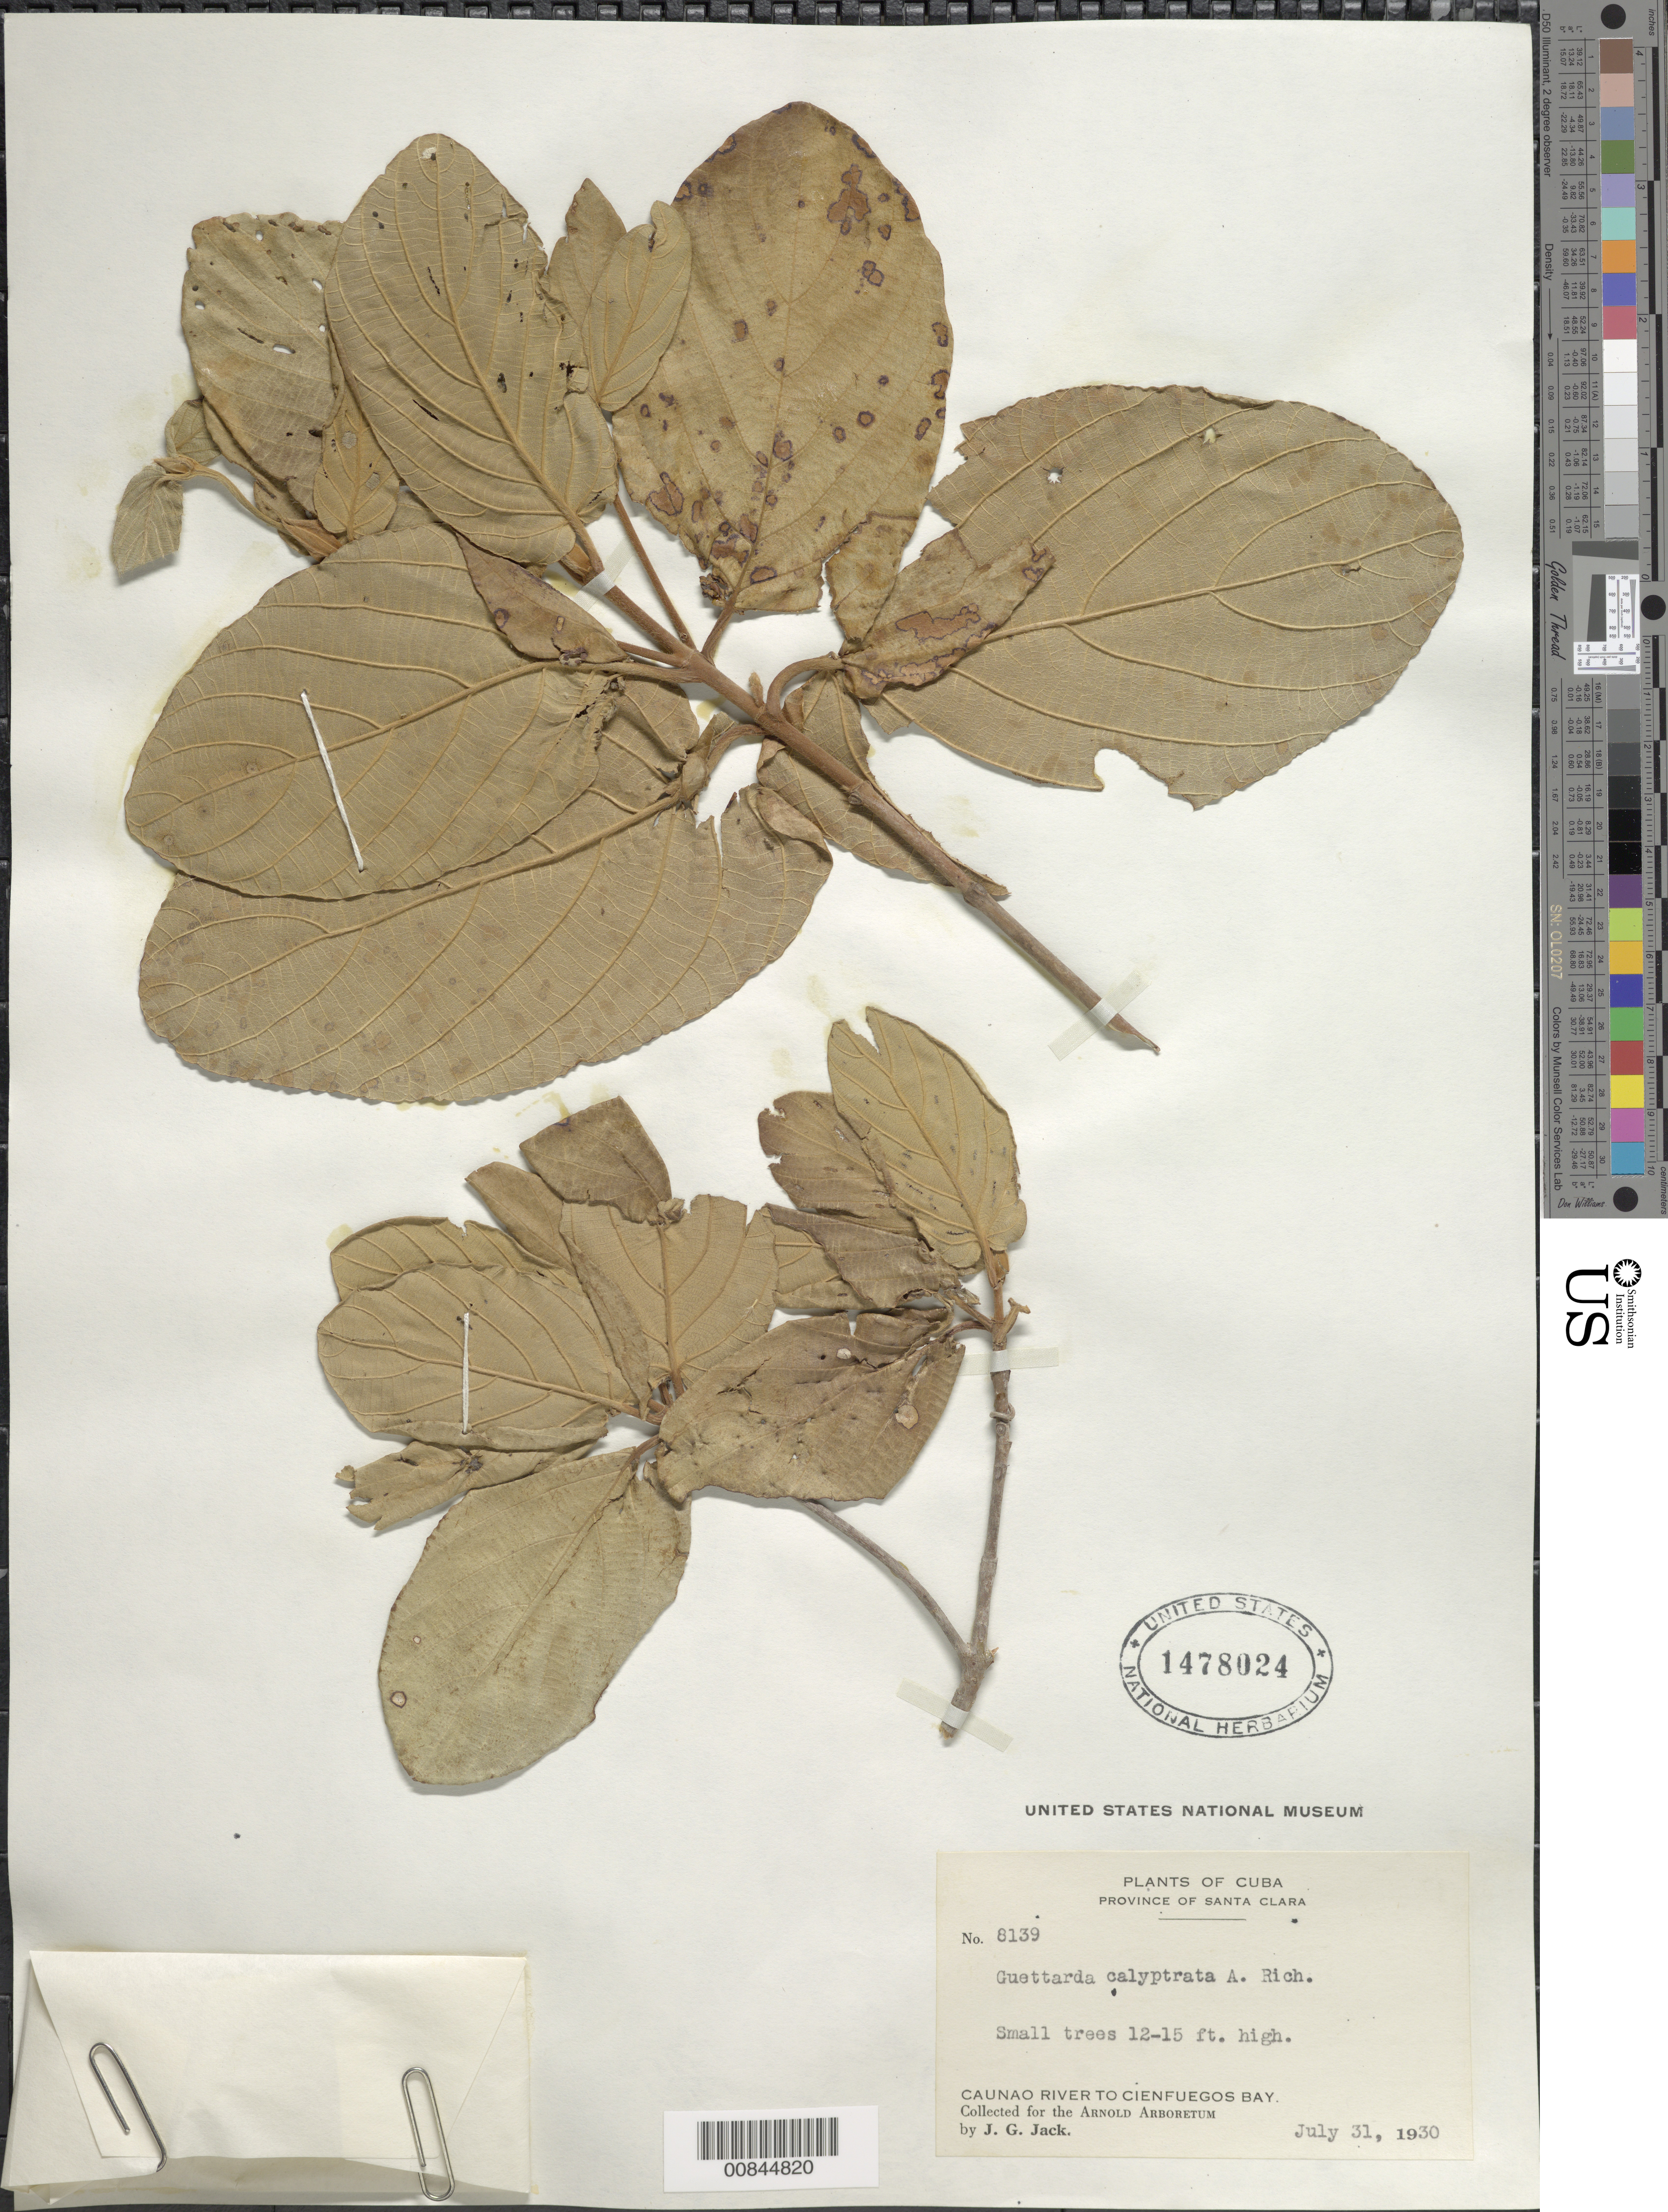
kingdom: Plantae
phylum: Tracheophyta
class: Magnoliopsida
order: Gentianales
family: Rubiaceae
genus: Guettarda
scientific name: Guettarda calyptrata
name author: A. Rich.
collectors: J. G. Jack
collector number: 8139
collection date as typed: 31 Jul 1930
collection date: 1930-07-31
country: Cuba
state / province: Las Villas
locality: Caunao River to Cienfuegos Bay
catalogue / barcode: US 1478024